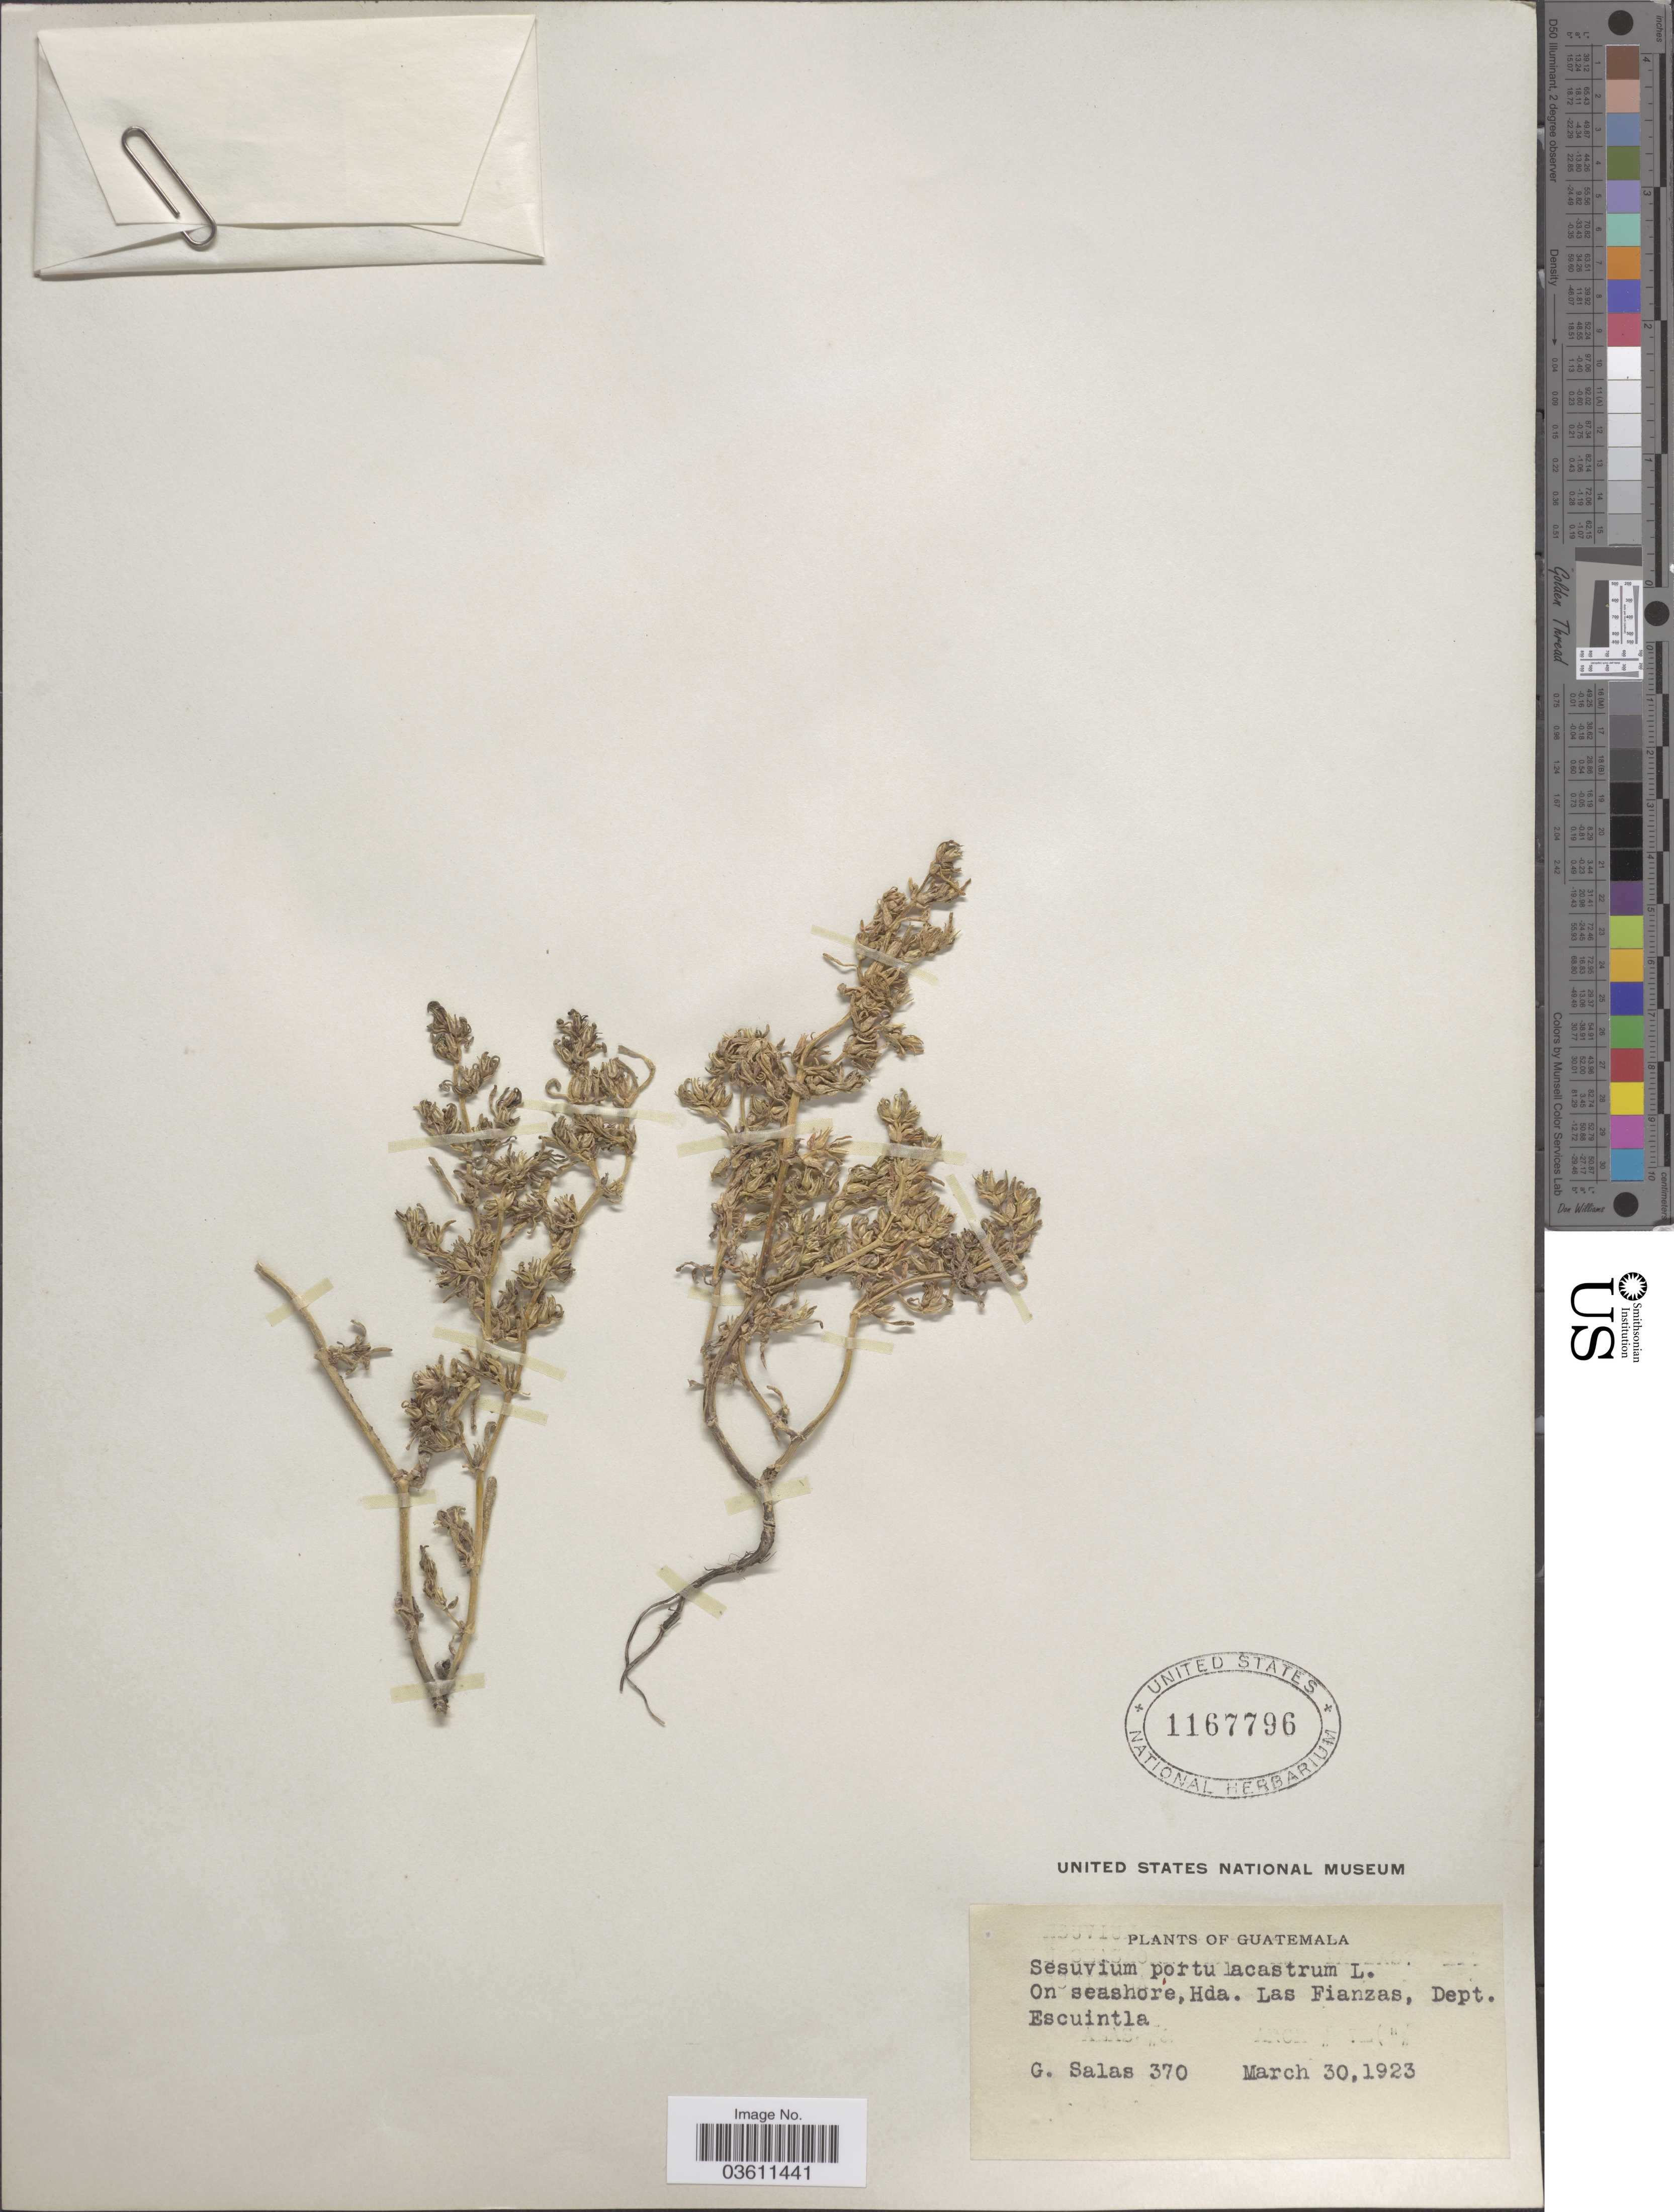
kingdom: Plantae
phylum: Tracheophyta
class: Magnoliopsida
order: Caryophyllales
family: Aizoaceae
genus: Sesuvium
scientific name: Sesuvium revolutifolium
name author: Ortega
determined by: Strong, Mark T., (BOT), Smithsonian Institution - National Museum of Natural History (UNITED STATES)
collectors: G. Salas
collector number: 370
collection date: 1923-03-30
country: Guatemala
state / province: Escuintla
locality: On seashore, Hda. Las Fianzas, Dept. Escuintla.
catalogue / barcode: US 1167796